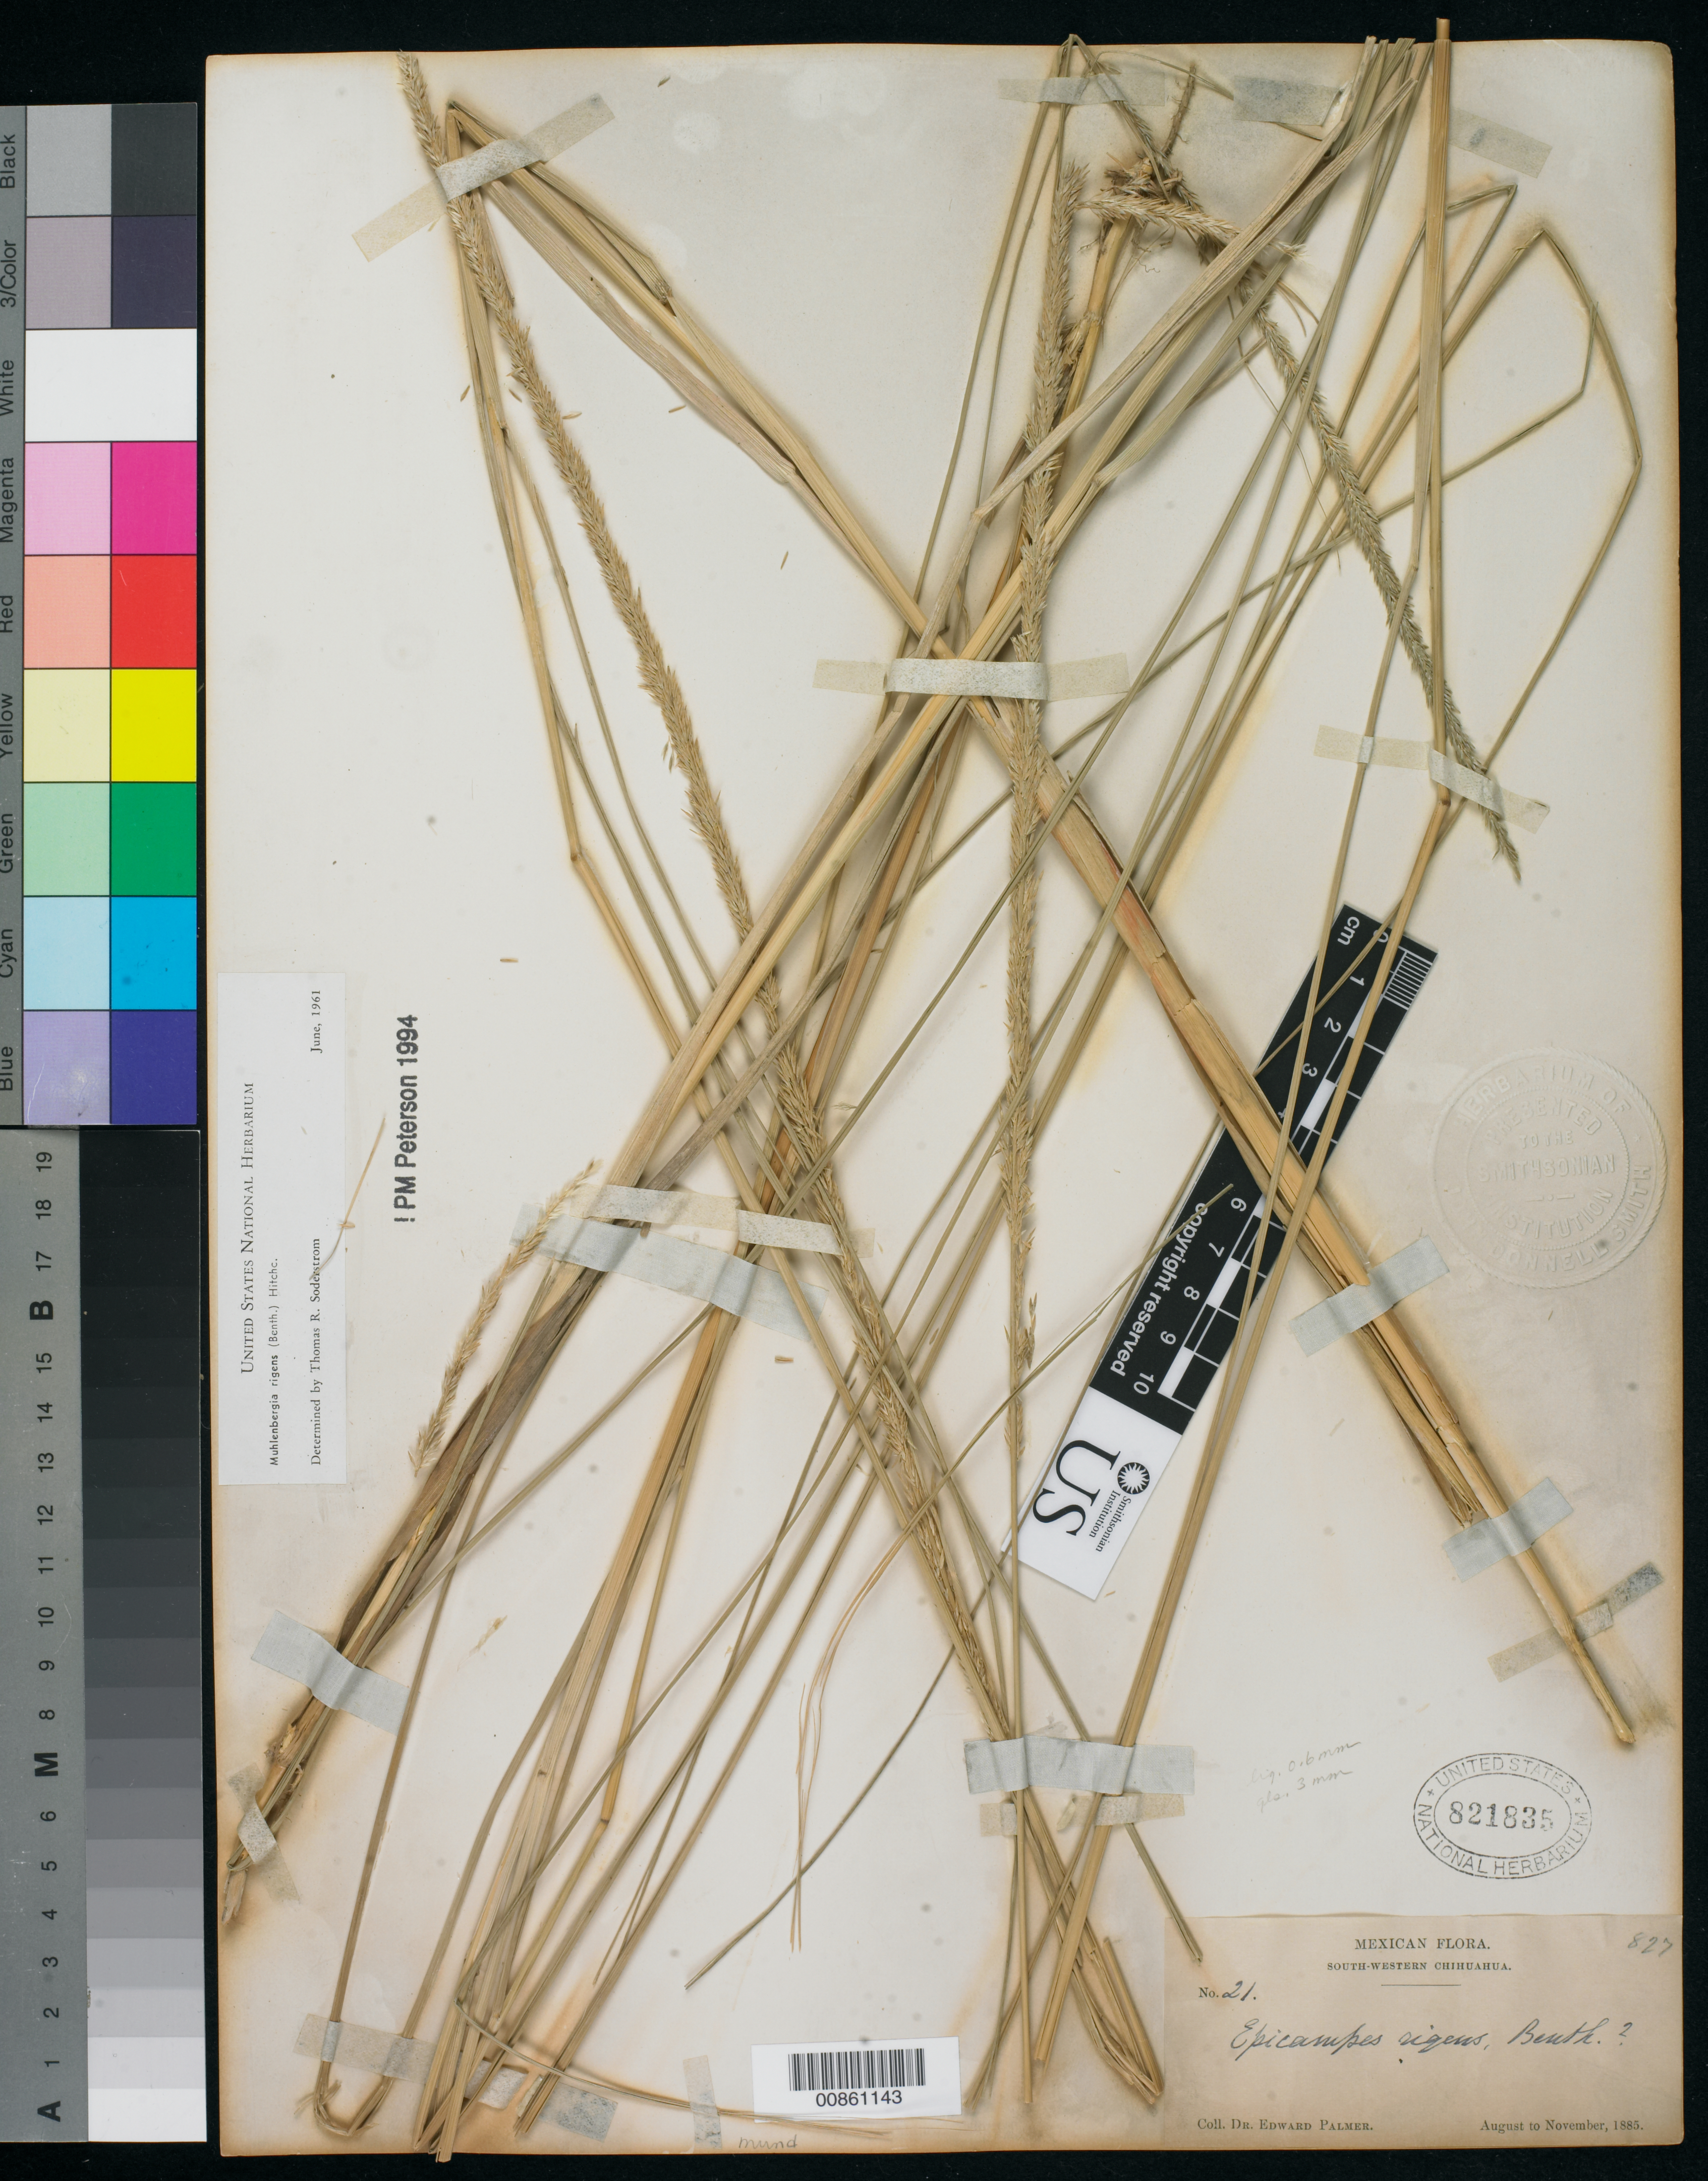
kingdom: Plantae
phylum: Tracheophyta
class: Liliopsida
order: Poales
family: Poaceae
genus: Muhlenbergia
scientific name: Muhlenbergia rigens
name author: (Benth.) Hitchc.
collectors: E. Palmer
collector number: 21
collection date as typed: Aug 1885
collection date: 1885-08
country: Mexico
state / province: Chihuahua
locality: Soutwestern Chihuahua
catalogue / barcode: US 821835